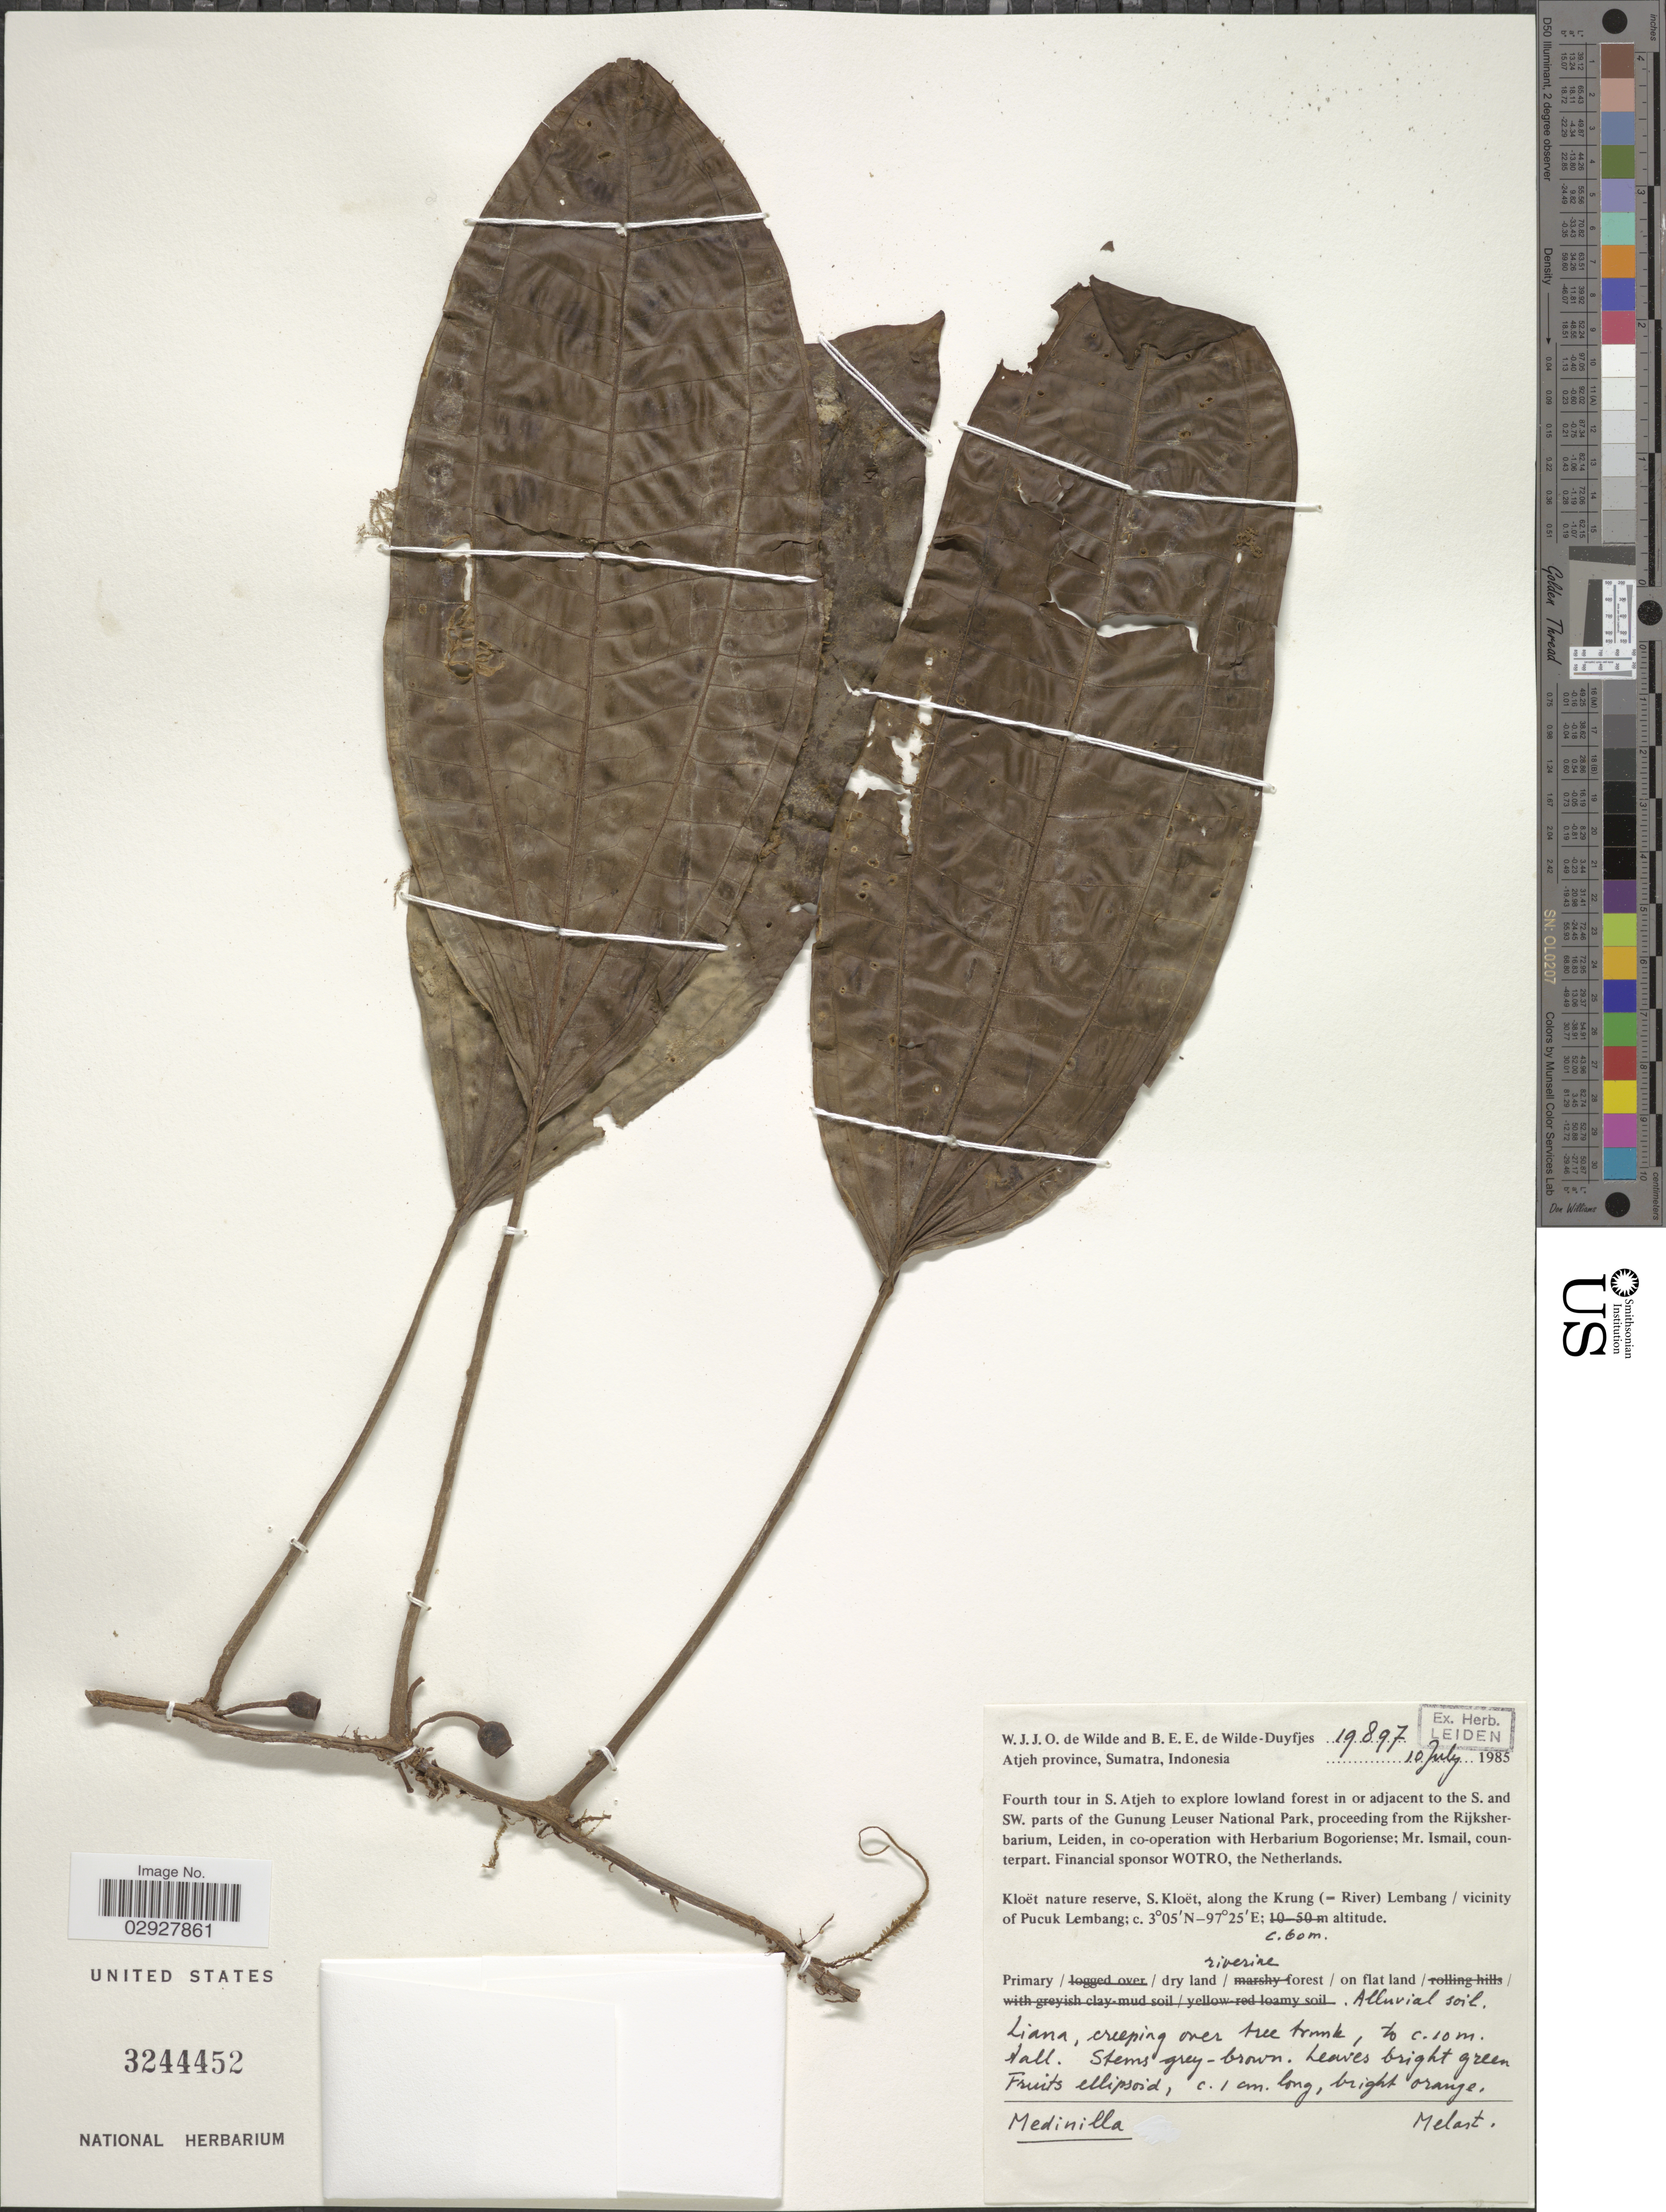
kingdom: Plantae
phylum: Tracheophyta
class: Magnoliopsida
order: Myrtales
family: Melastomataceae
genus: Medinilla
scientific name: Medinilla sp.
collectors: W. J. de Wilde & B. E. de Wilde-Duyfjes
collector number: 19897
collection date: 1985-07-10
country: Indonesia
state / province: Sumatra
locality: Atjeh Province, Sumatra, Kloët nature reserve, S. Kloët, along the Krung ( - River) Lembang / vicinity of Pucuk Lembang. S. Atjeh. Lowland forest in or adjacent to the S. and SW. parts of the Gunung Leuser National Park.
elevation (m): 60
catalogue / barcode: US 3244452